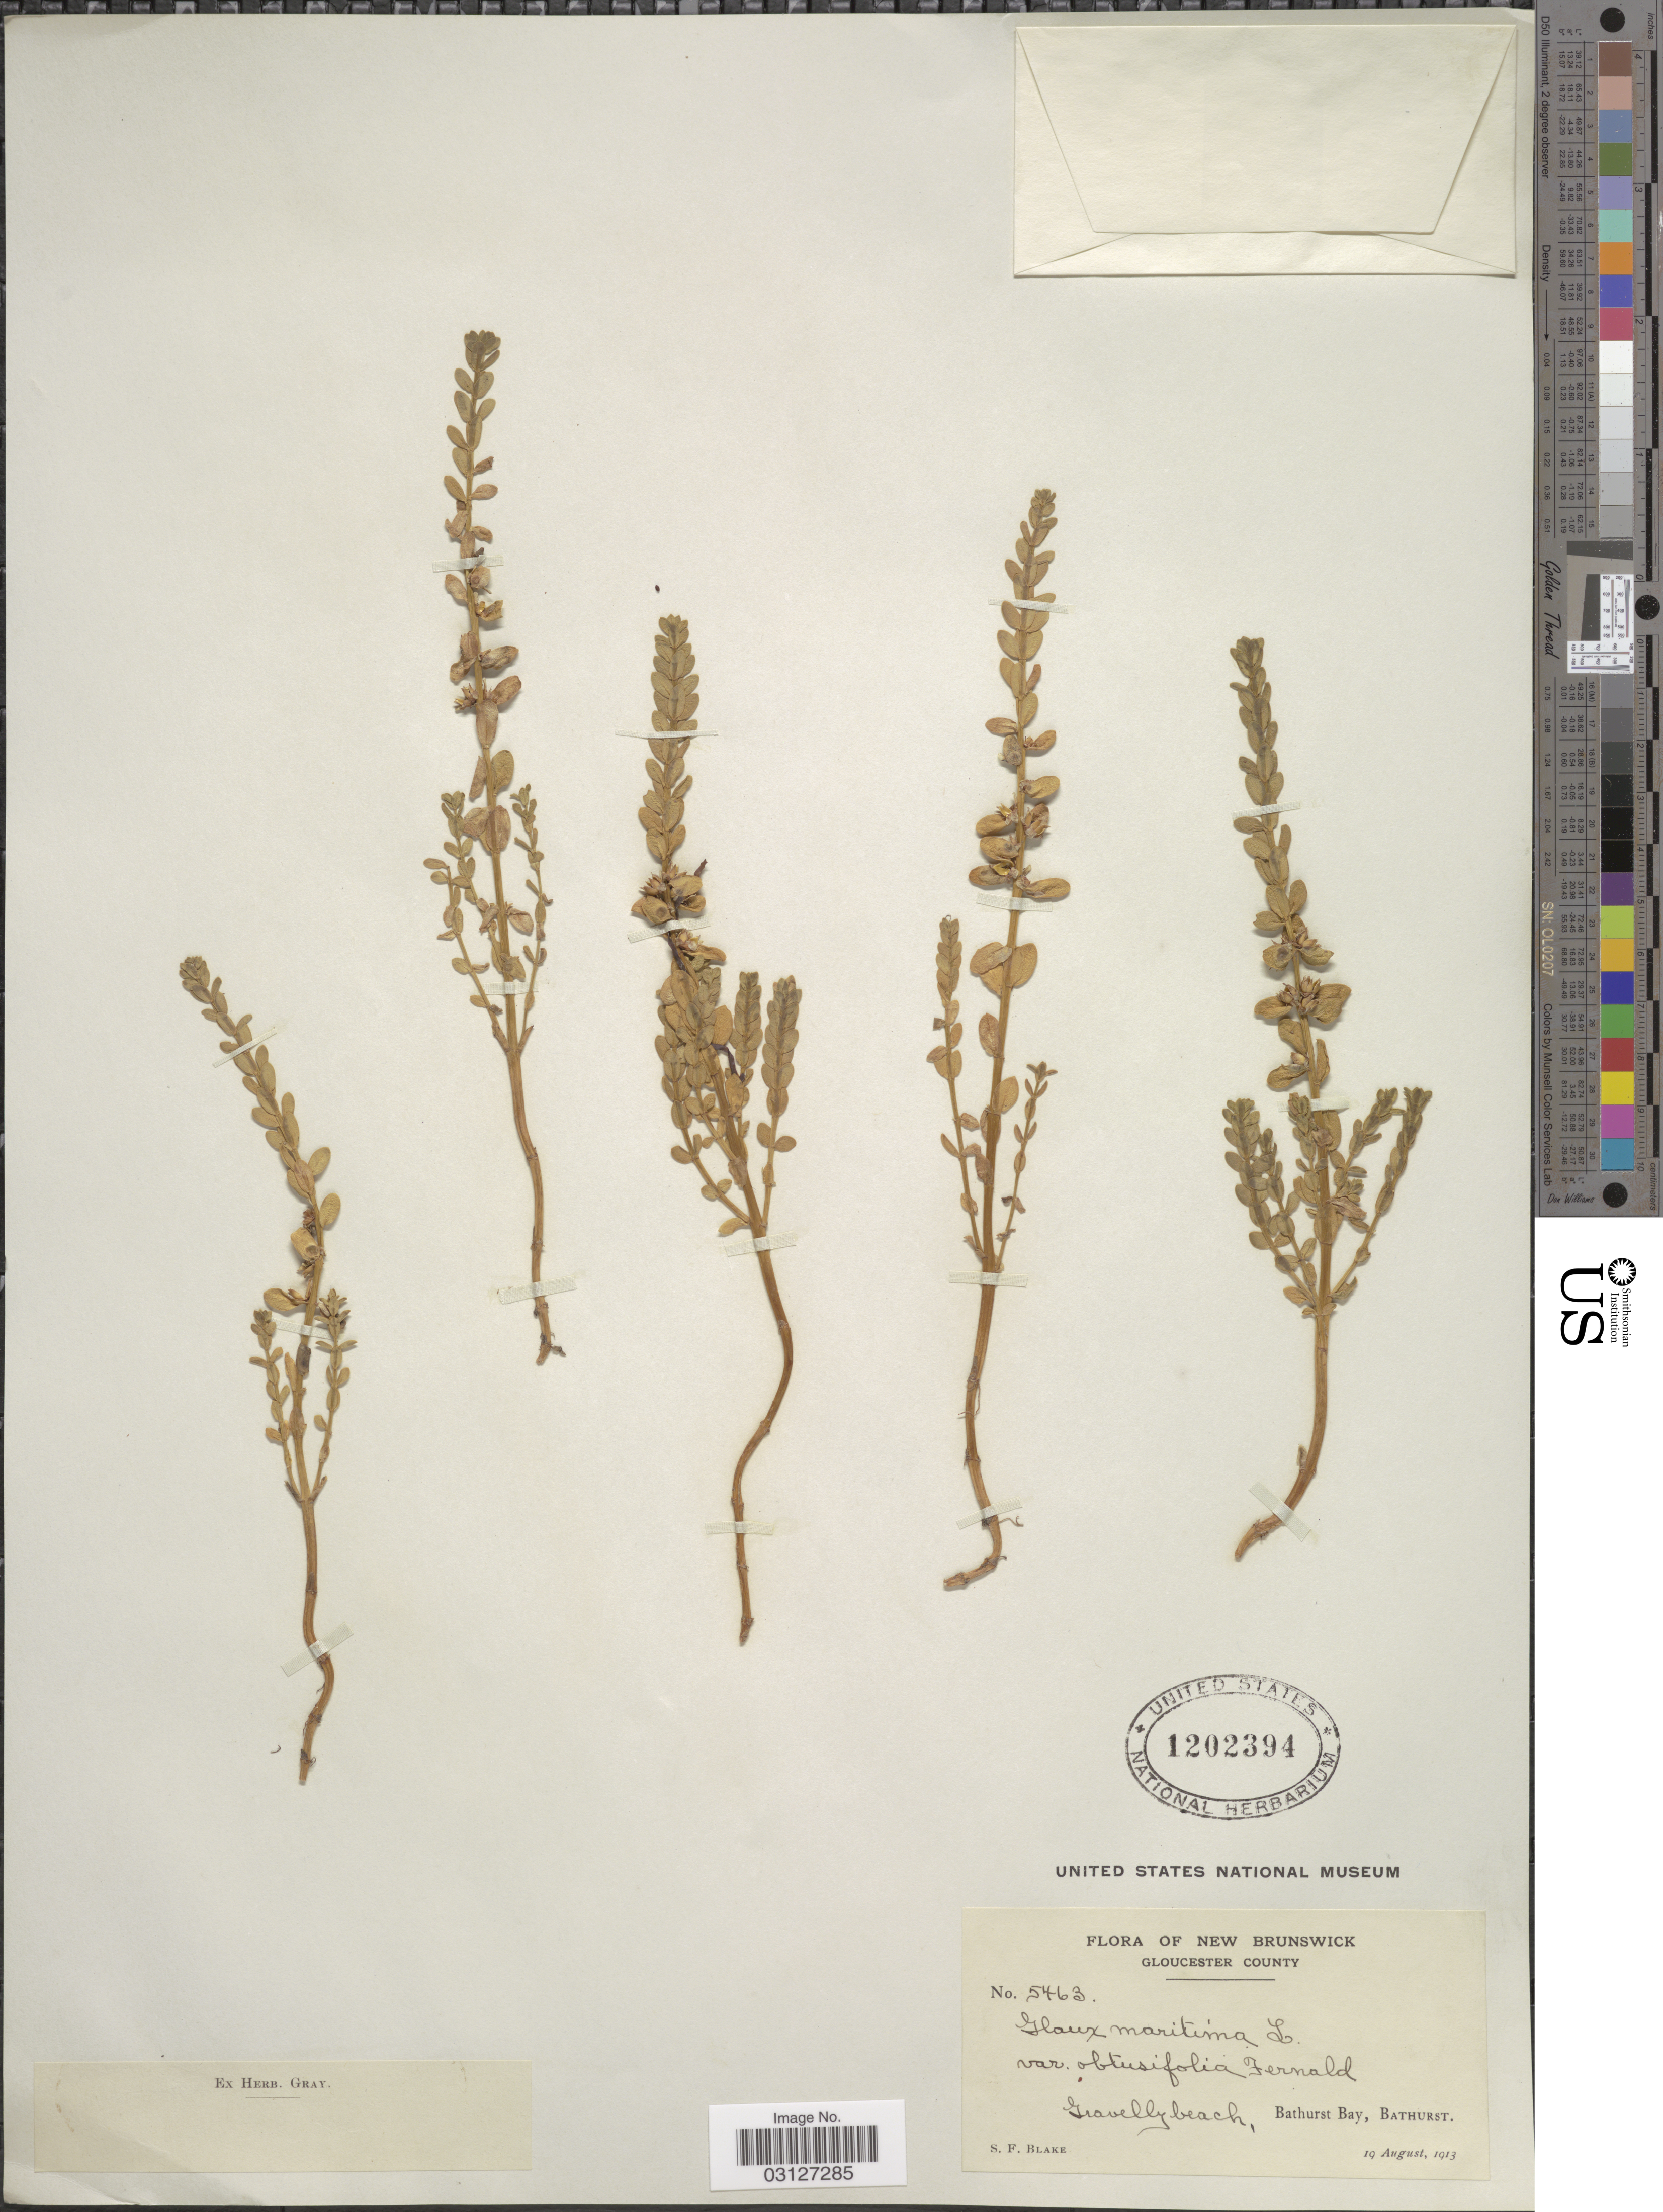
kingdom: Plantae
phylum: Tracheophyta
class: Magnoliopsida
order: Ericales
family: Primulaceae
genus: Glaux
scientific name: Glaux maritima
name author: L.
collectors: S. Blake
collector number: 5463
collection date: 1913-08-19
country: Canada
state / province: New Brunswick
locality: Gloucester County, Gravelly beach, Bathurst Bay, Bathurst.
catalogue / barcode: US 1202394